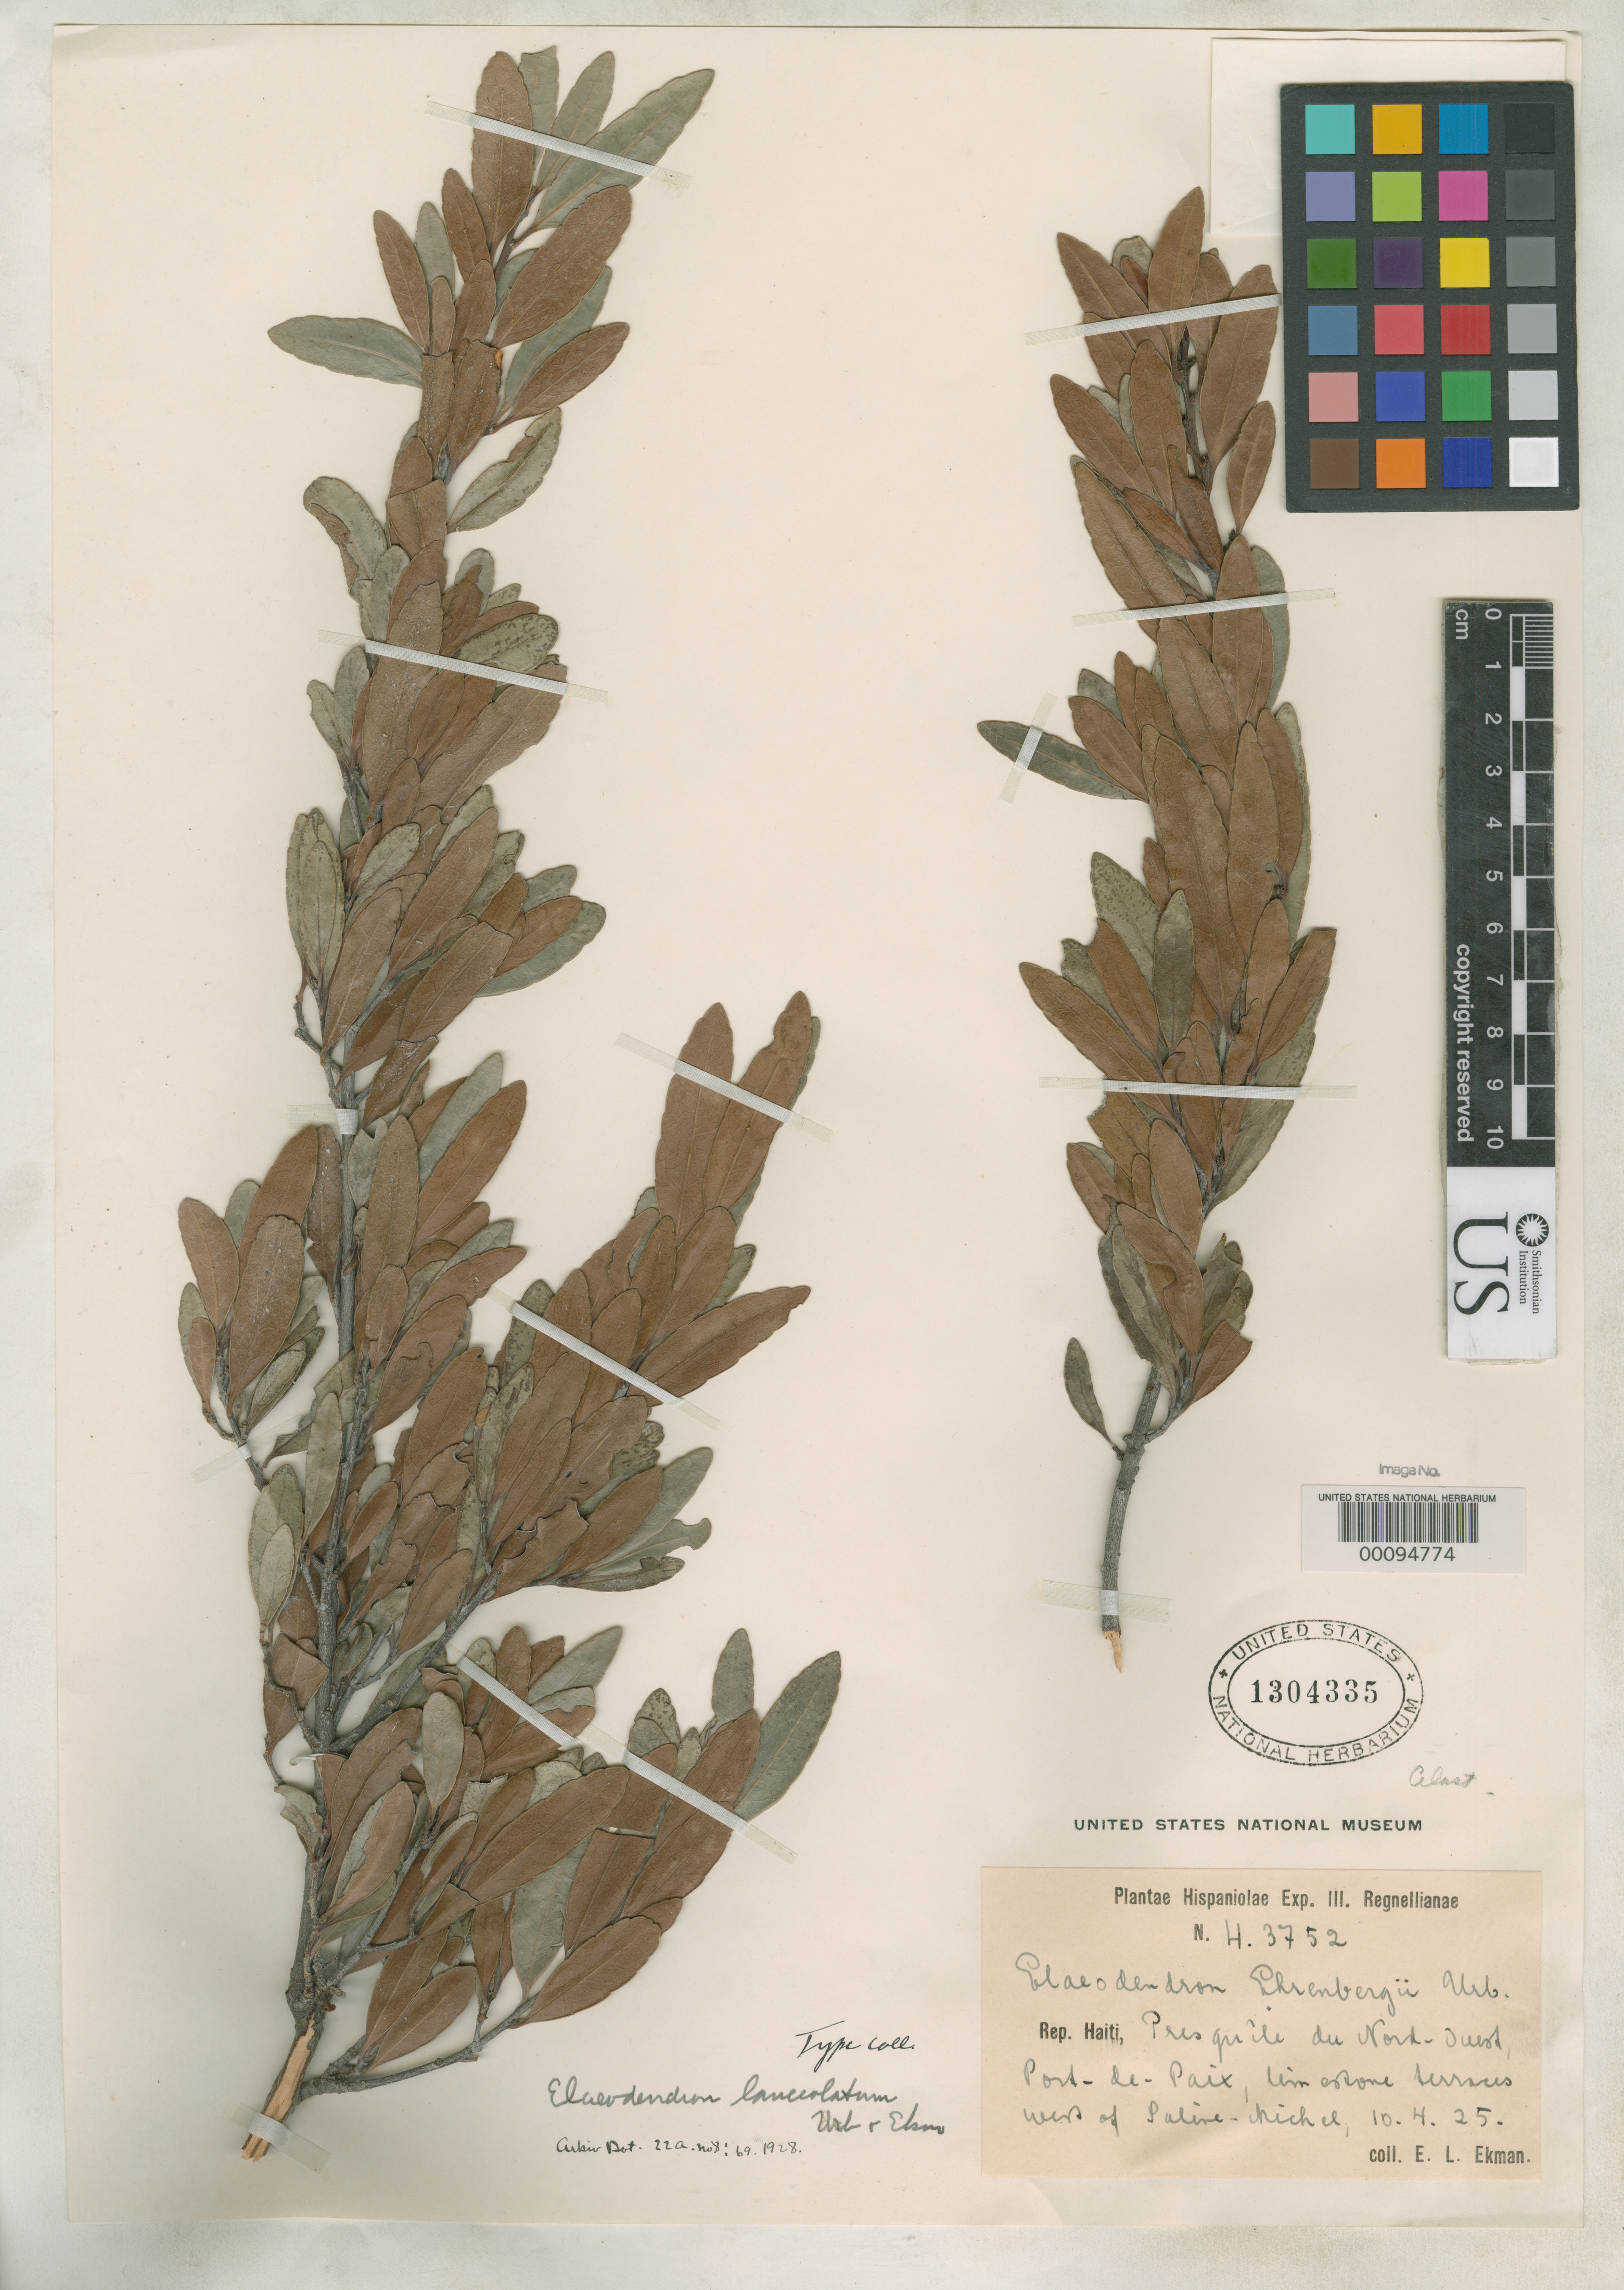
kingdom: Plantae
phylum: Tracheophyta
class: Magnoliopsida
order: Celastrales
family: Celastraceae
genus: Elaeodendron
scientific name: Elaeodendron lanceolatum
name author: Urb. & Ekman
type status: Isotype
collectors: E. L. Ekman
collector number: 3752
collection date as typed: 10 Apr 1925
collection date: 1925-04-10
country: Haiti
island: Hispaniola Island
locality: Port-au-paix, Saline-Michel.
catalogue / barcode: US 1304335